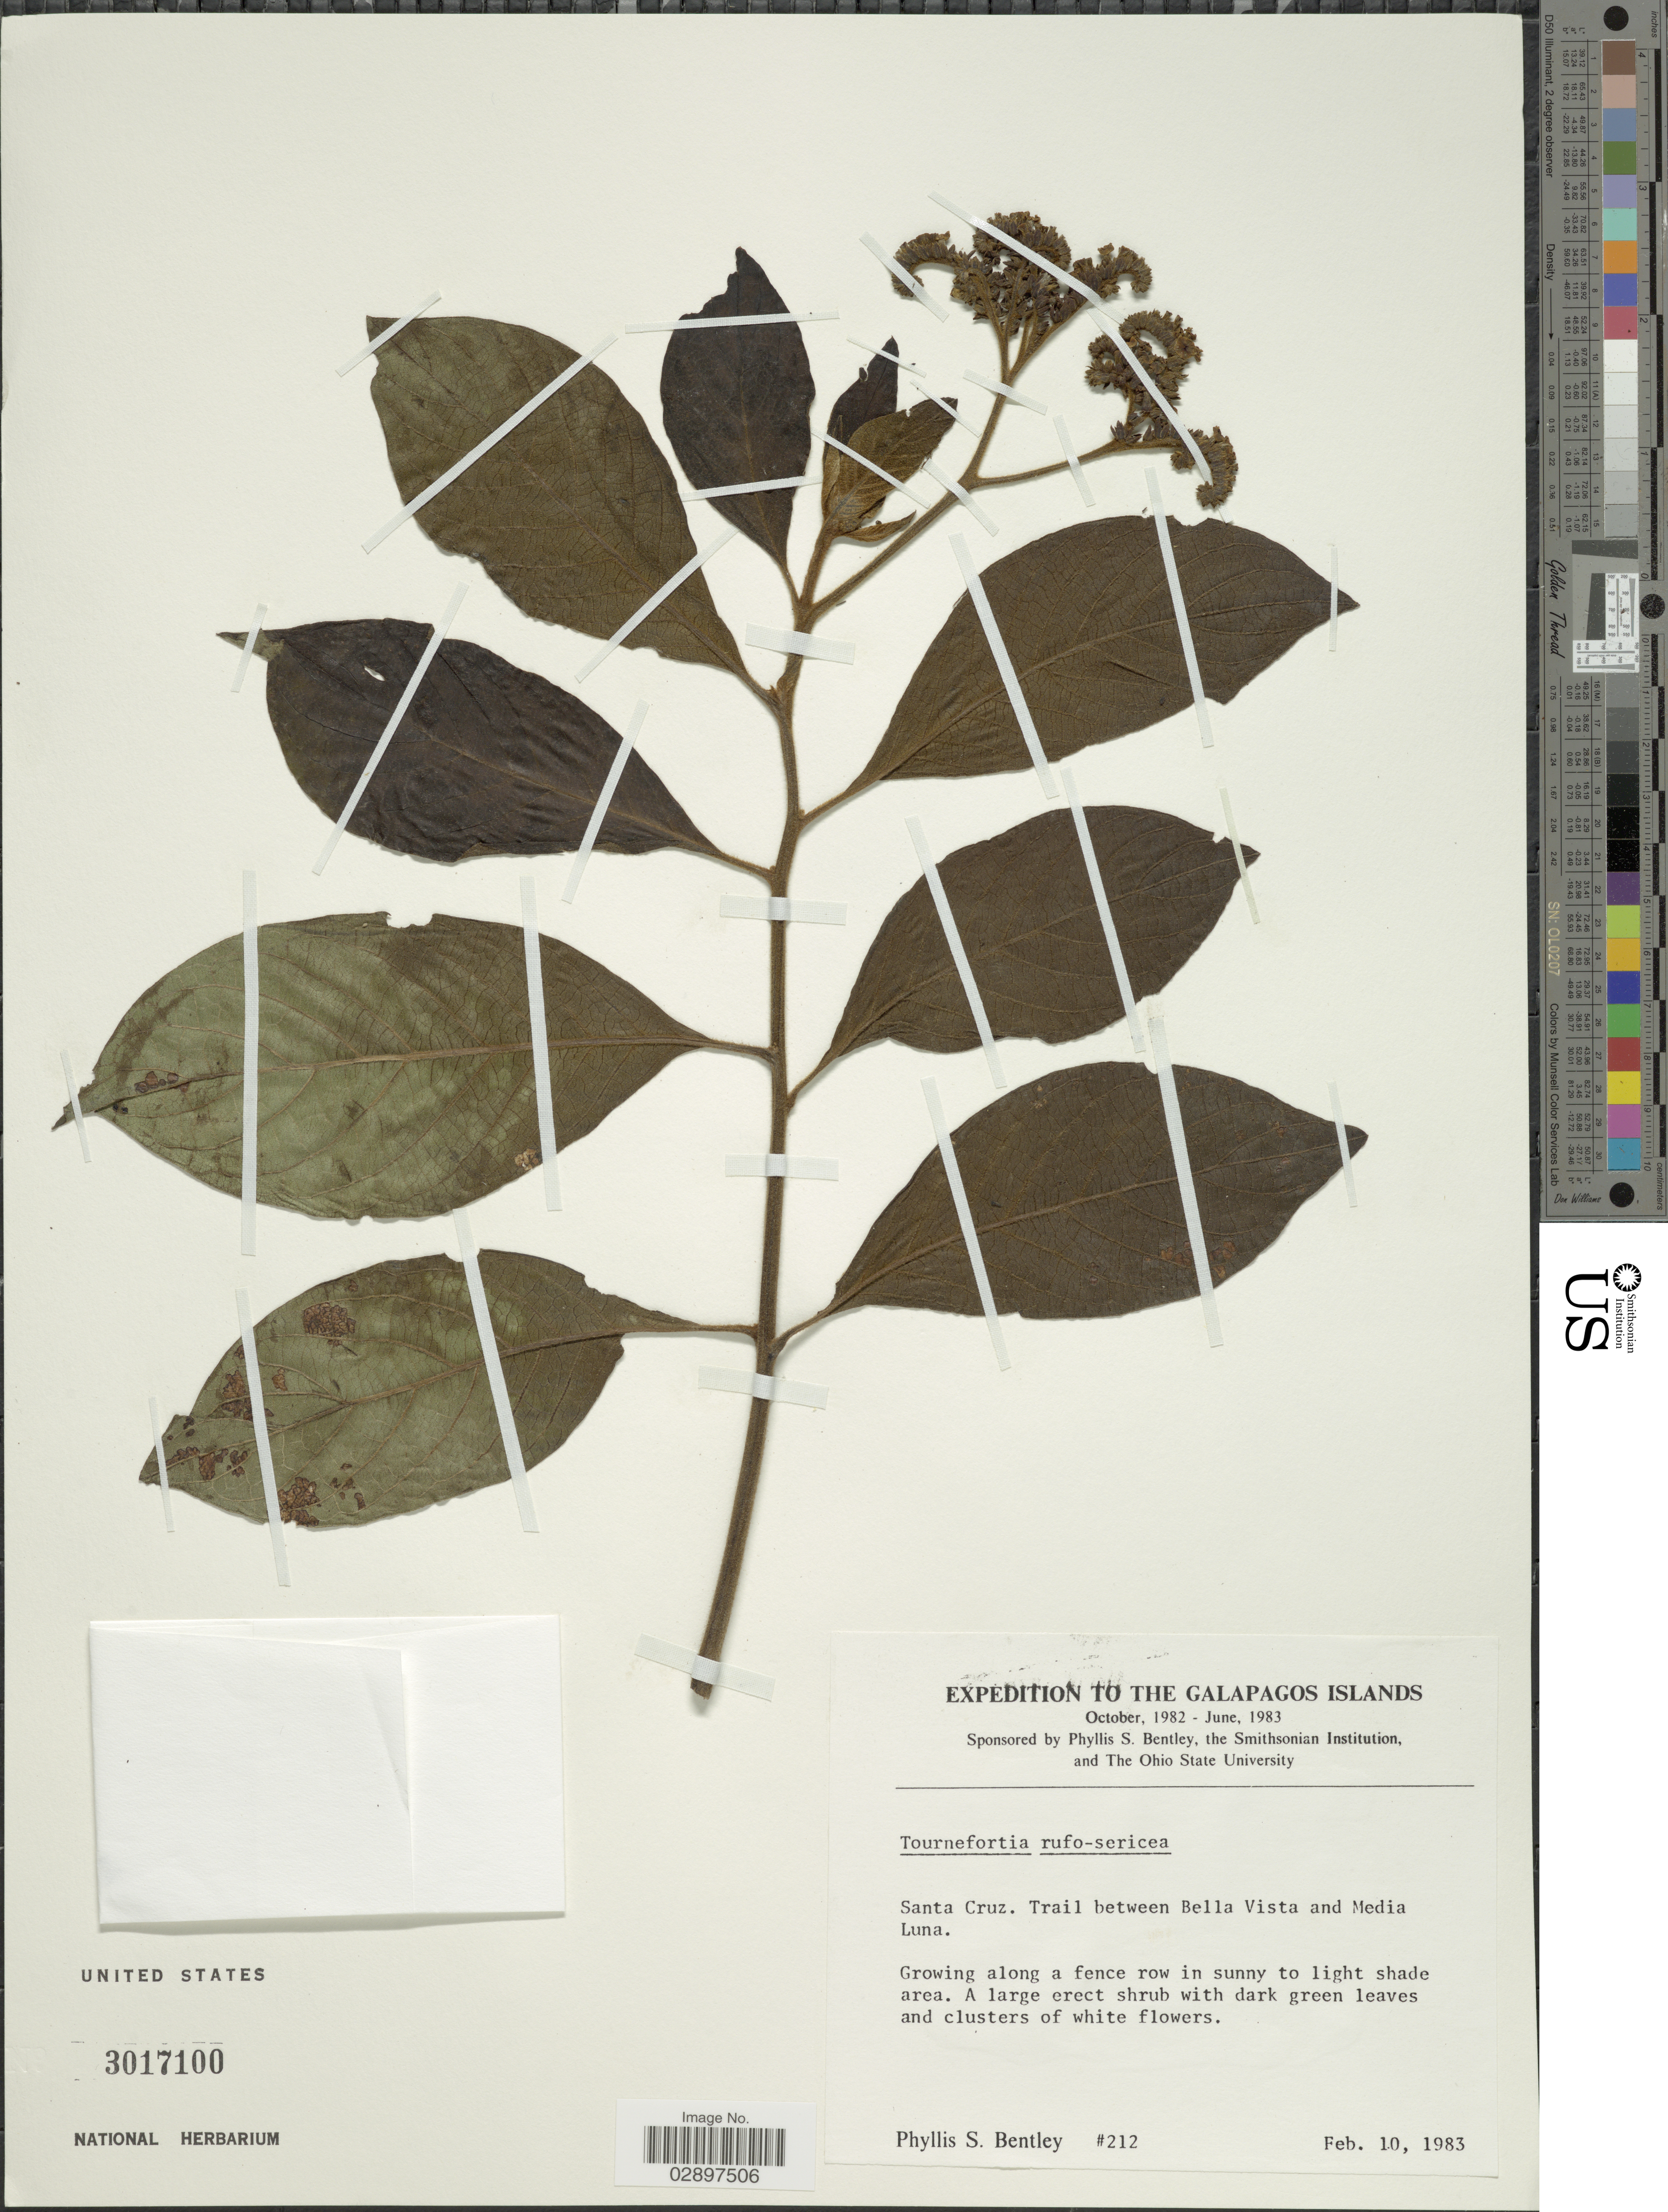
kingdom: Plantae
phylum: Tracheophyta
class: Magnoliopsida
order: Boraginales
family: Heliotropiaceae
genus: Tournefortia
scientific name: Tournefortia rufo-sericea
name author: Hook. f.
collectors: P. S. Bentley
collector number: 212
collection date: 1983-02-10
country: Ecuador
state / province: Colón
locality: The Galapagos Islands. Santa Cruz. Trail between Bella Vista and Media Luna.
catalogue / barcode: US 3017100